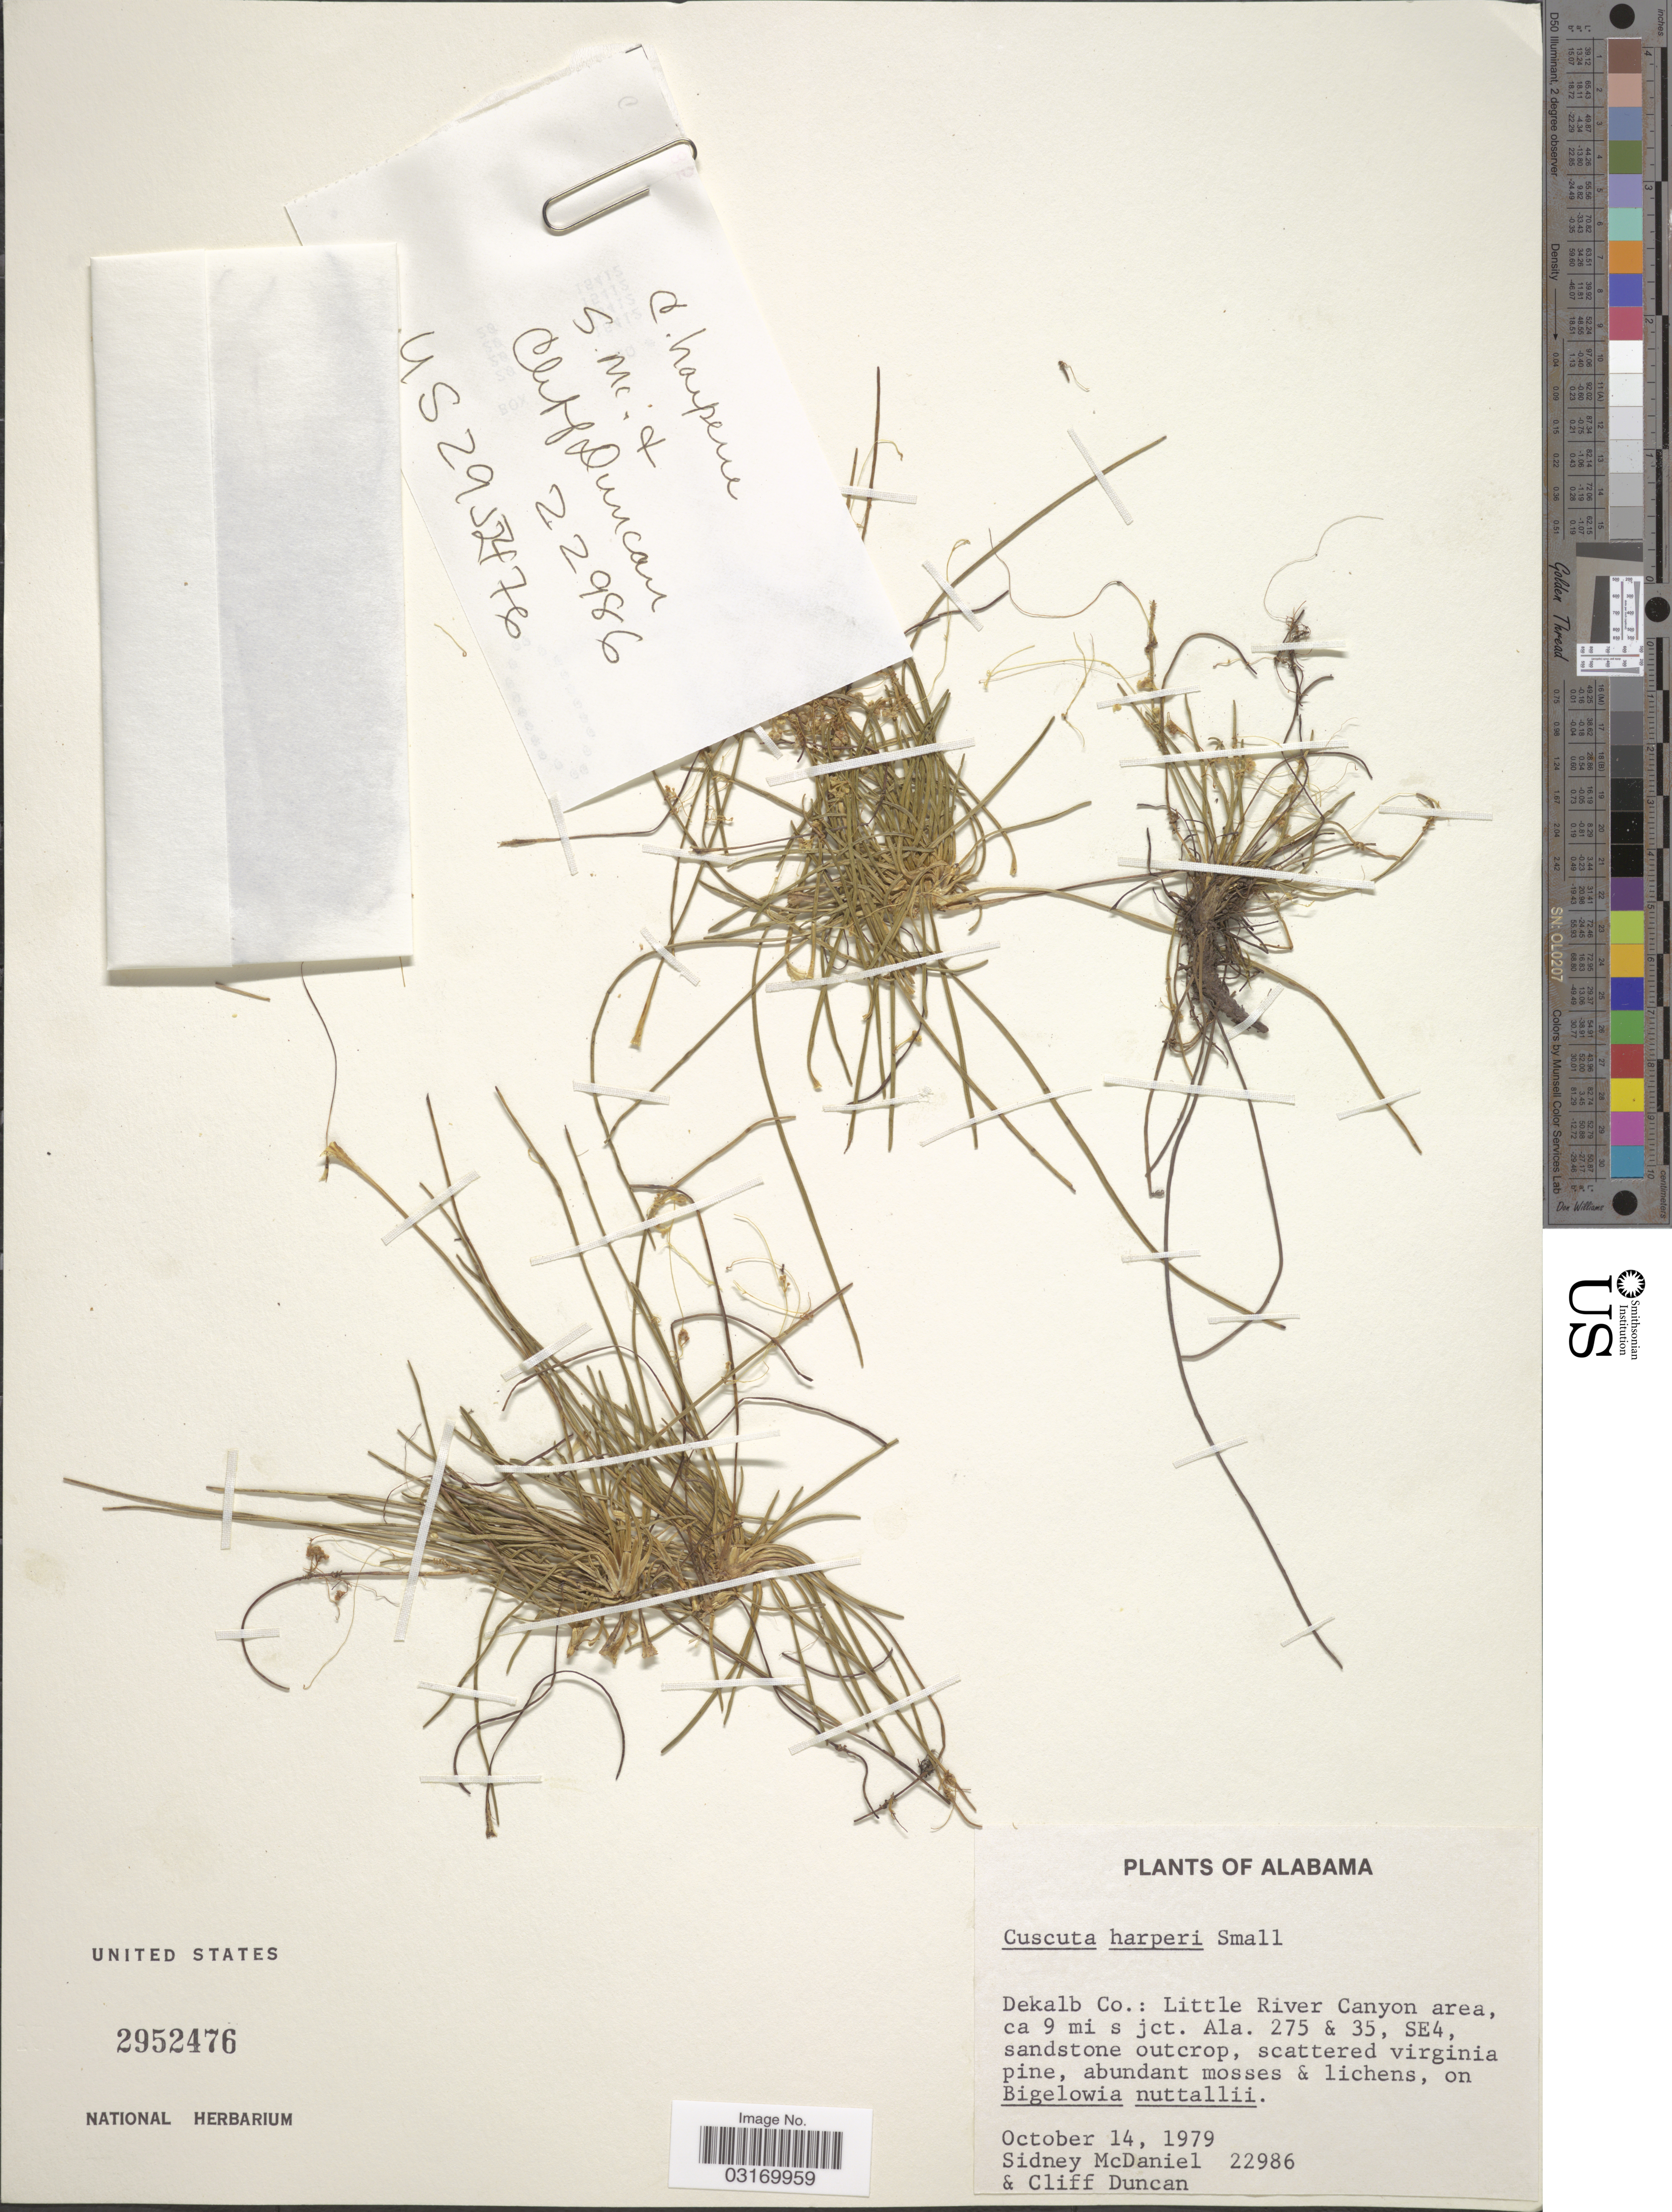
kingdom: Plantae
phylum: Tracheophyta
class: Magnoliopsida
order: Solanales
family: Convolvulaceae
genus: Cuscuta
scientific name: Cuscuta harperi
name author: Small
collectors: S. McDaniel & C. Duncan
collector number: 22986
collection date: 1979-10-14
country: United States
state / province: Alabama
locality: Dekalb Co.: Little River Canyon area, ca 9 mi s jct. Ala. 275 & 35, SE4.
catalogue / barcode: US 2952476